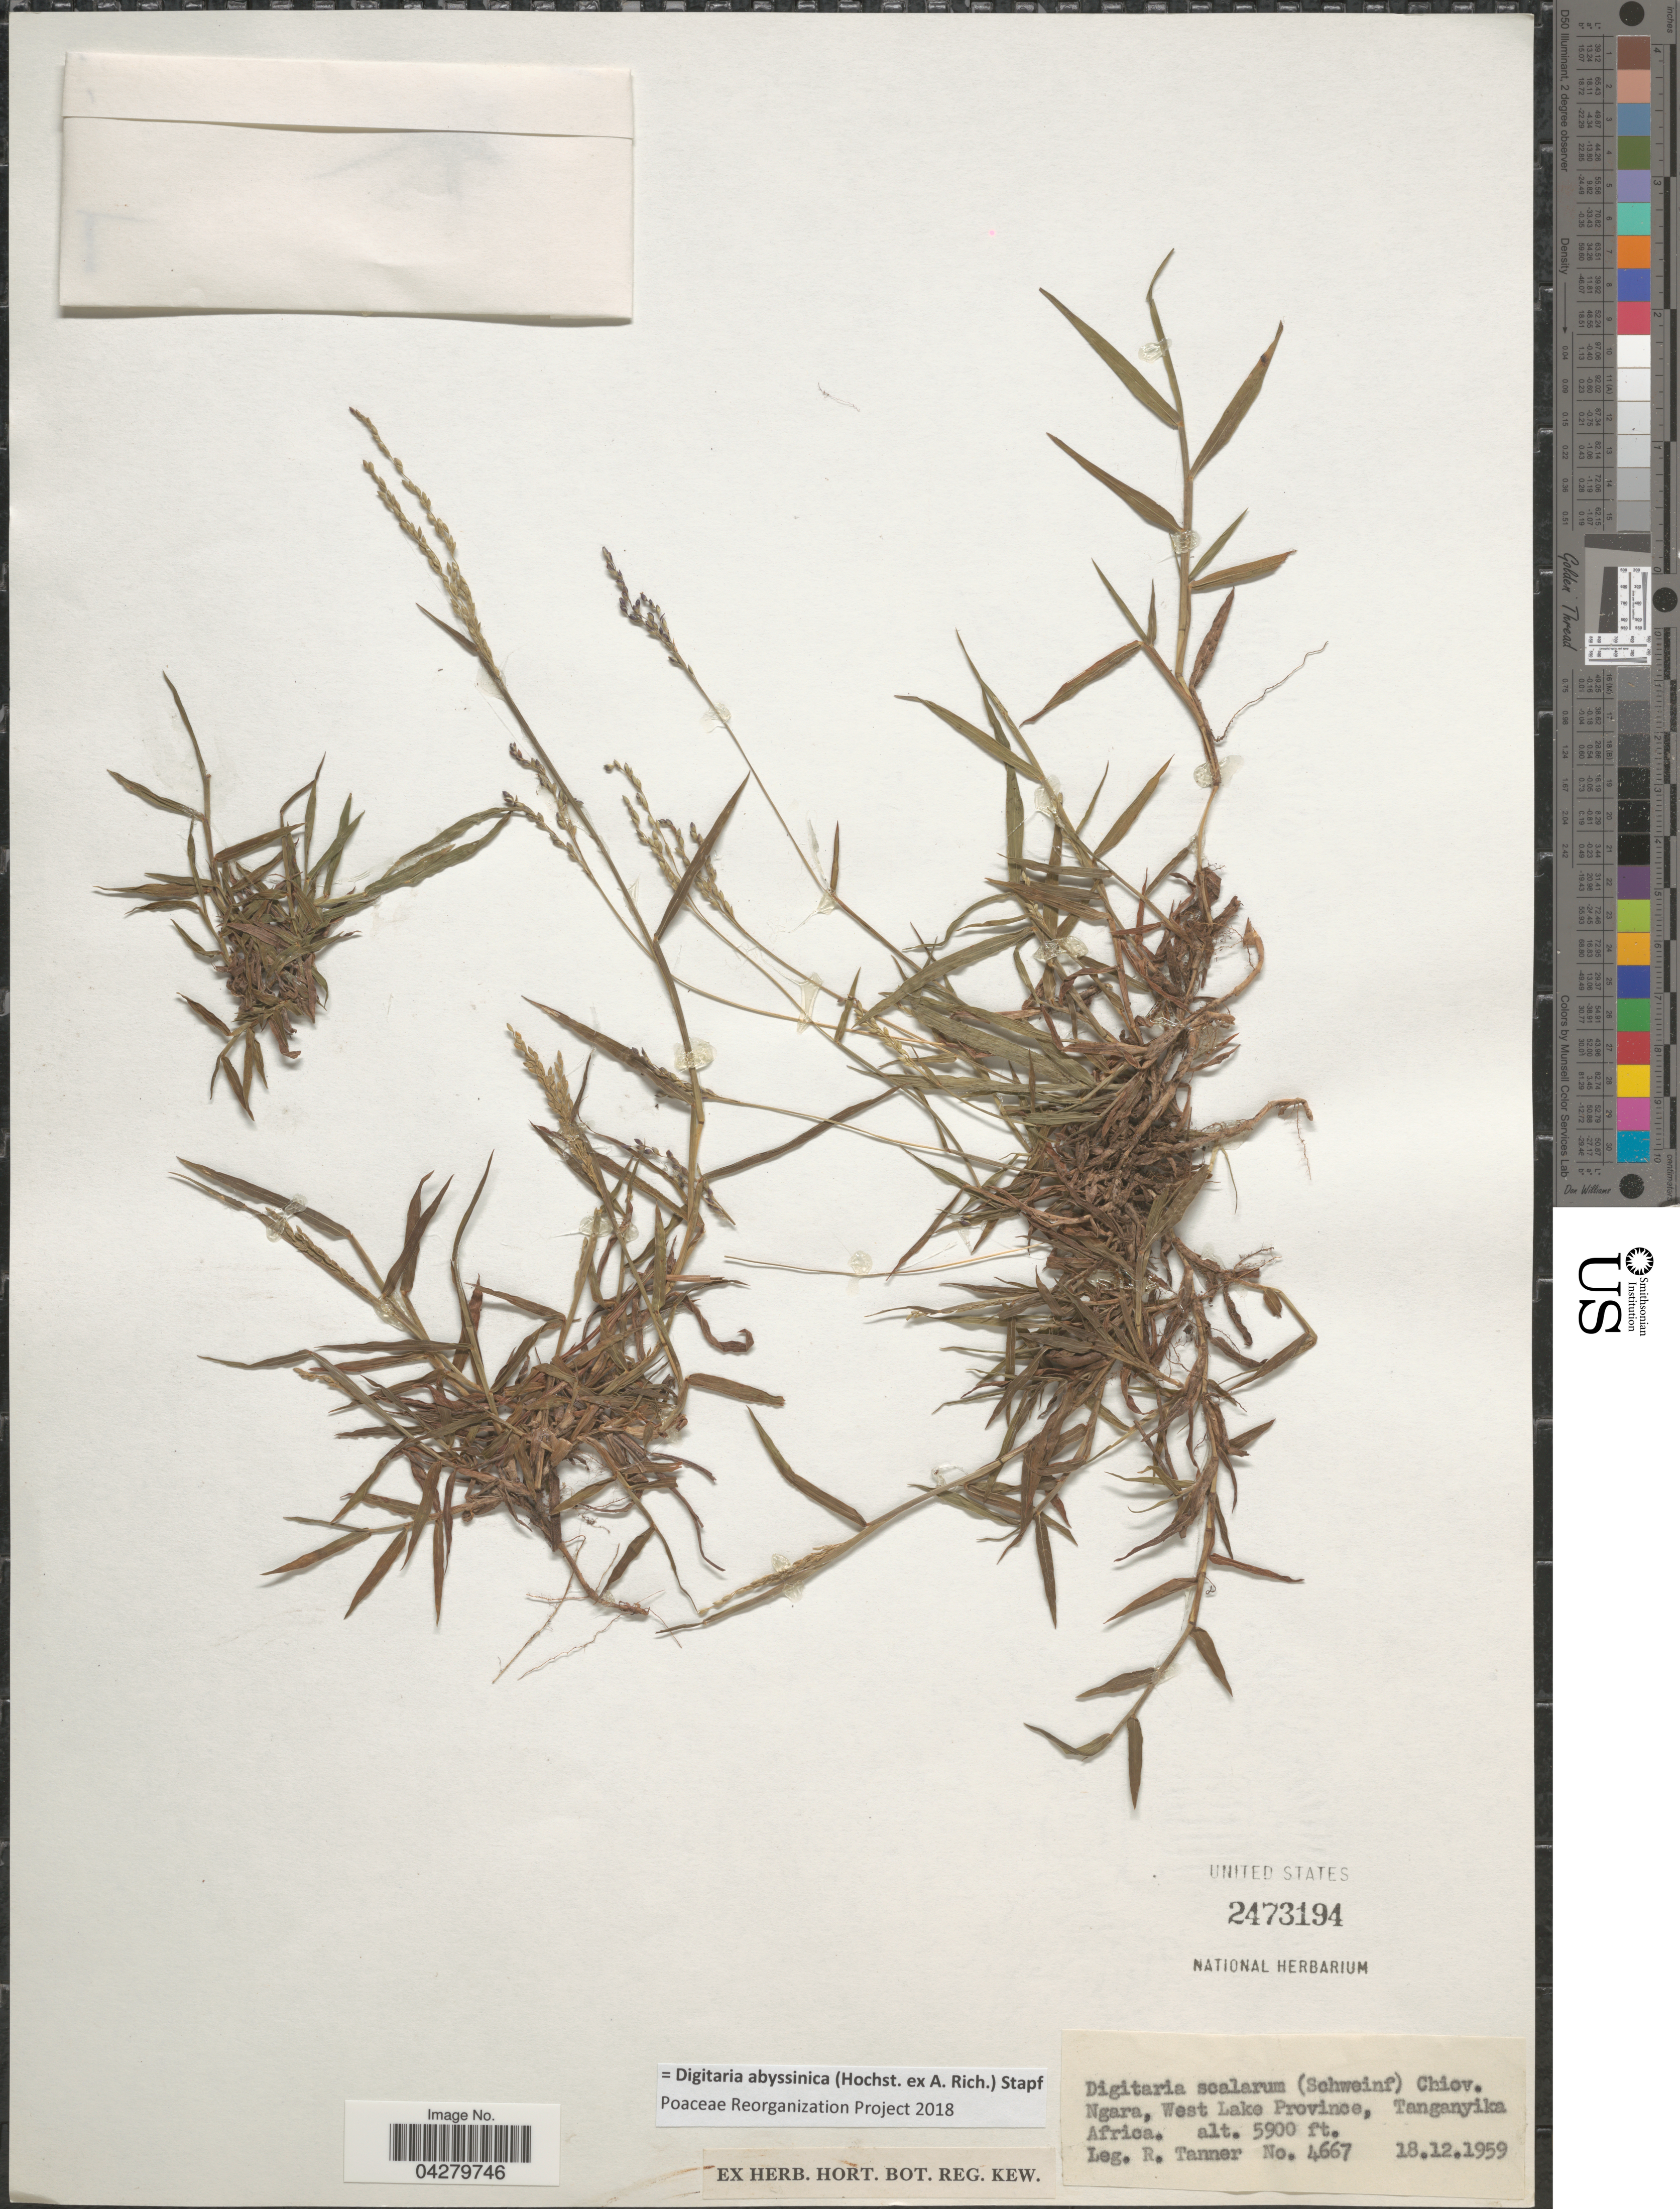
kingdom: Plantae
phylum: Tracheophyta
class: Liliopsida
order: Poales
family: Poaceae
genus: Digitaria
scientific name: Digitaria abyssinica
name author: (Hochst. ex Rich.) Stapf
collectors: R. Tanner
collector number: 4667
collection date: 1959-12-18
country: Tanzania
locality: Ngara, West Lake Province, Tanganyika.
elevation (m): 1798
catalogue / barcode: US 2473194